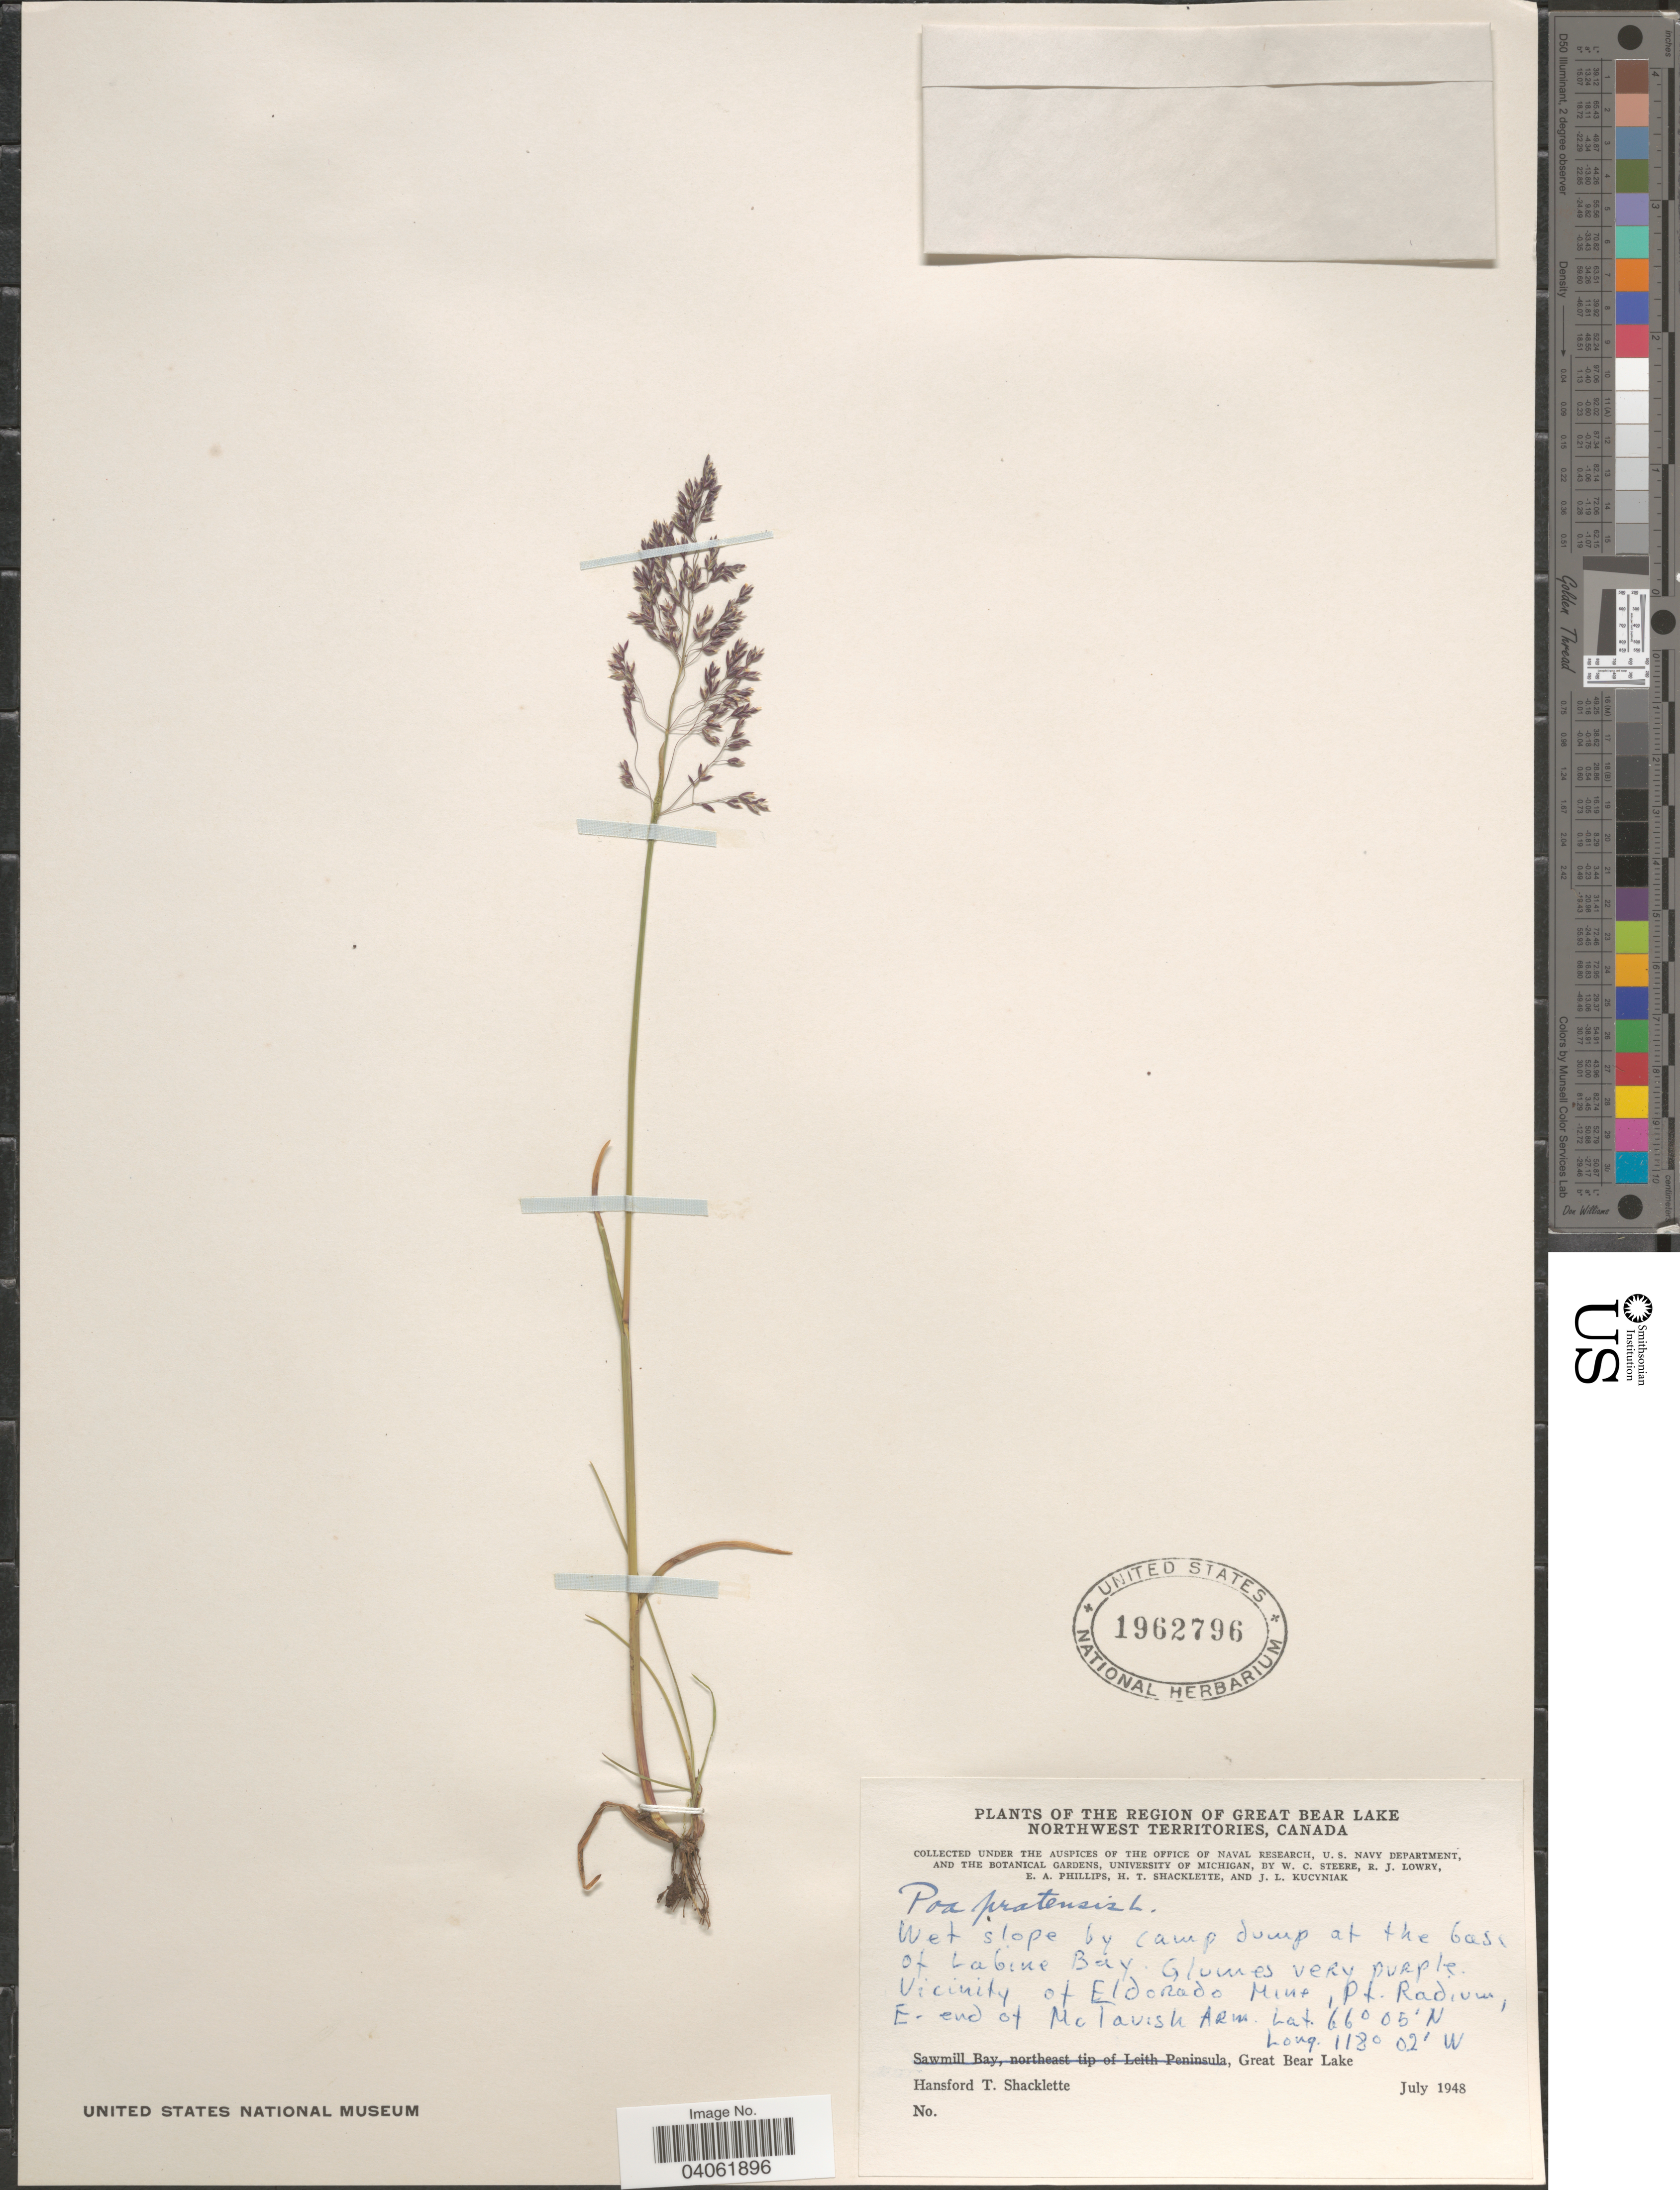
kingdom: Plantae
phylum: Tracheophyta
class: Liliopsida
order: Poales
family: Poaceae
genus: Poa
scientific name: Poa pratensis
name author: L.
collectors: H. Shacklette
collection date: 1948-07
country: Canada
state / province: Northwest Territories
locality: The Region of Great Bear Lake. Wet slope by camp dump at the base of Labine Bay. Vicinity of Eldorado Mine, Pt. Radium, E. end of McTavish Arm. Great Bear Lake.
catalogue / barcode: US 1962796